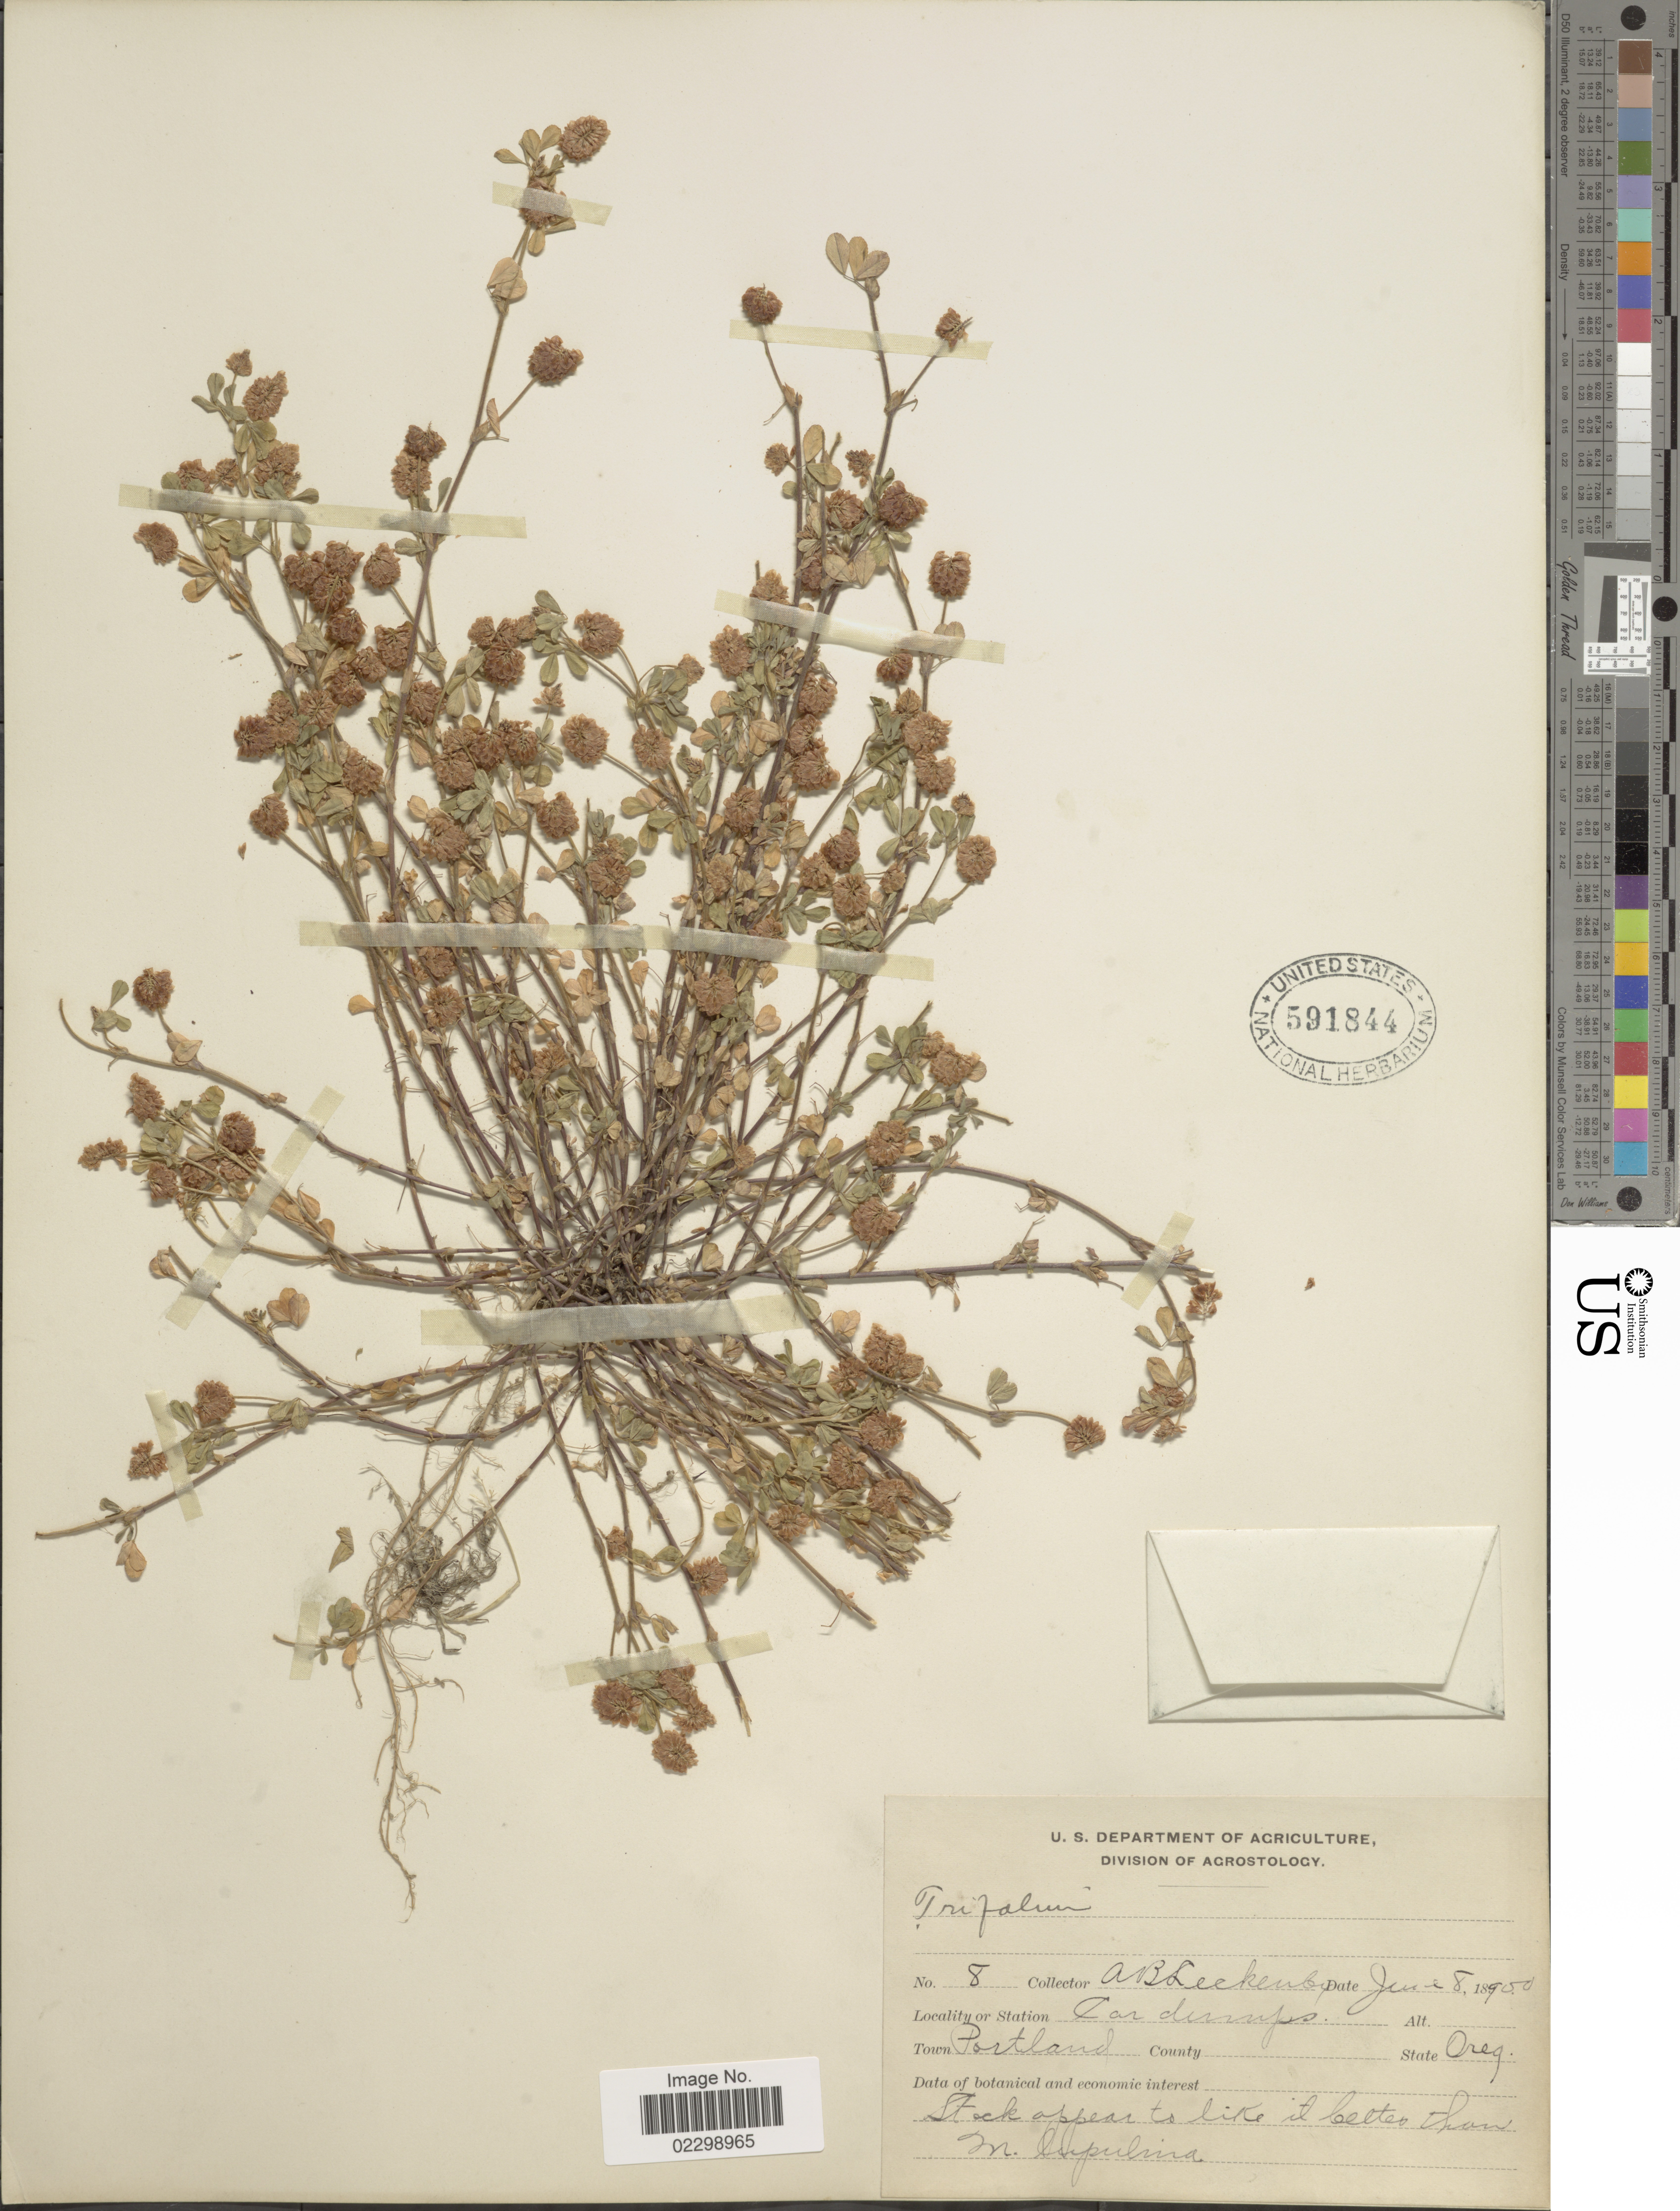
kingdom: Plantae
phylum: Tracheophyta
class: Magnoliopsida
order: Fabales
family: Fabaceae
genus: Trifolium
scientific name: Trifolium strictum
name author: L.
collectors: A. Leckenby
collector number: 8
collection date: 1950-06-08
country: United States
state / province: Oregon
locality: Car dumps [interpreted], Town Portland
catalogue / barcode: US 591844